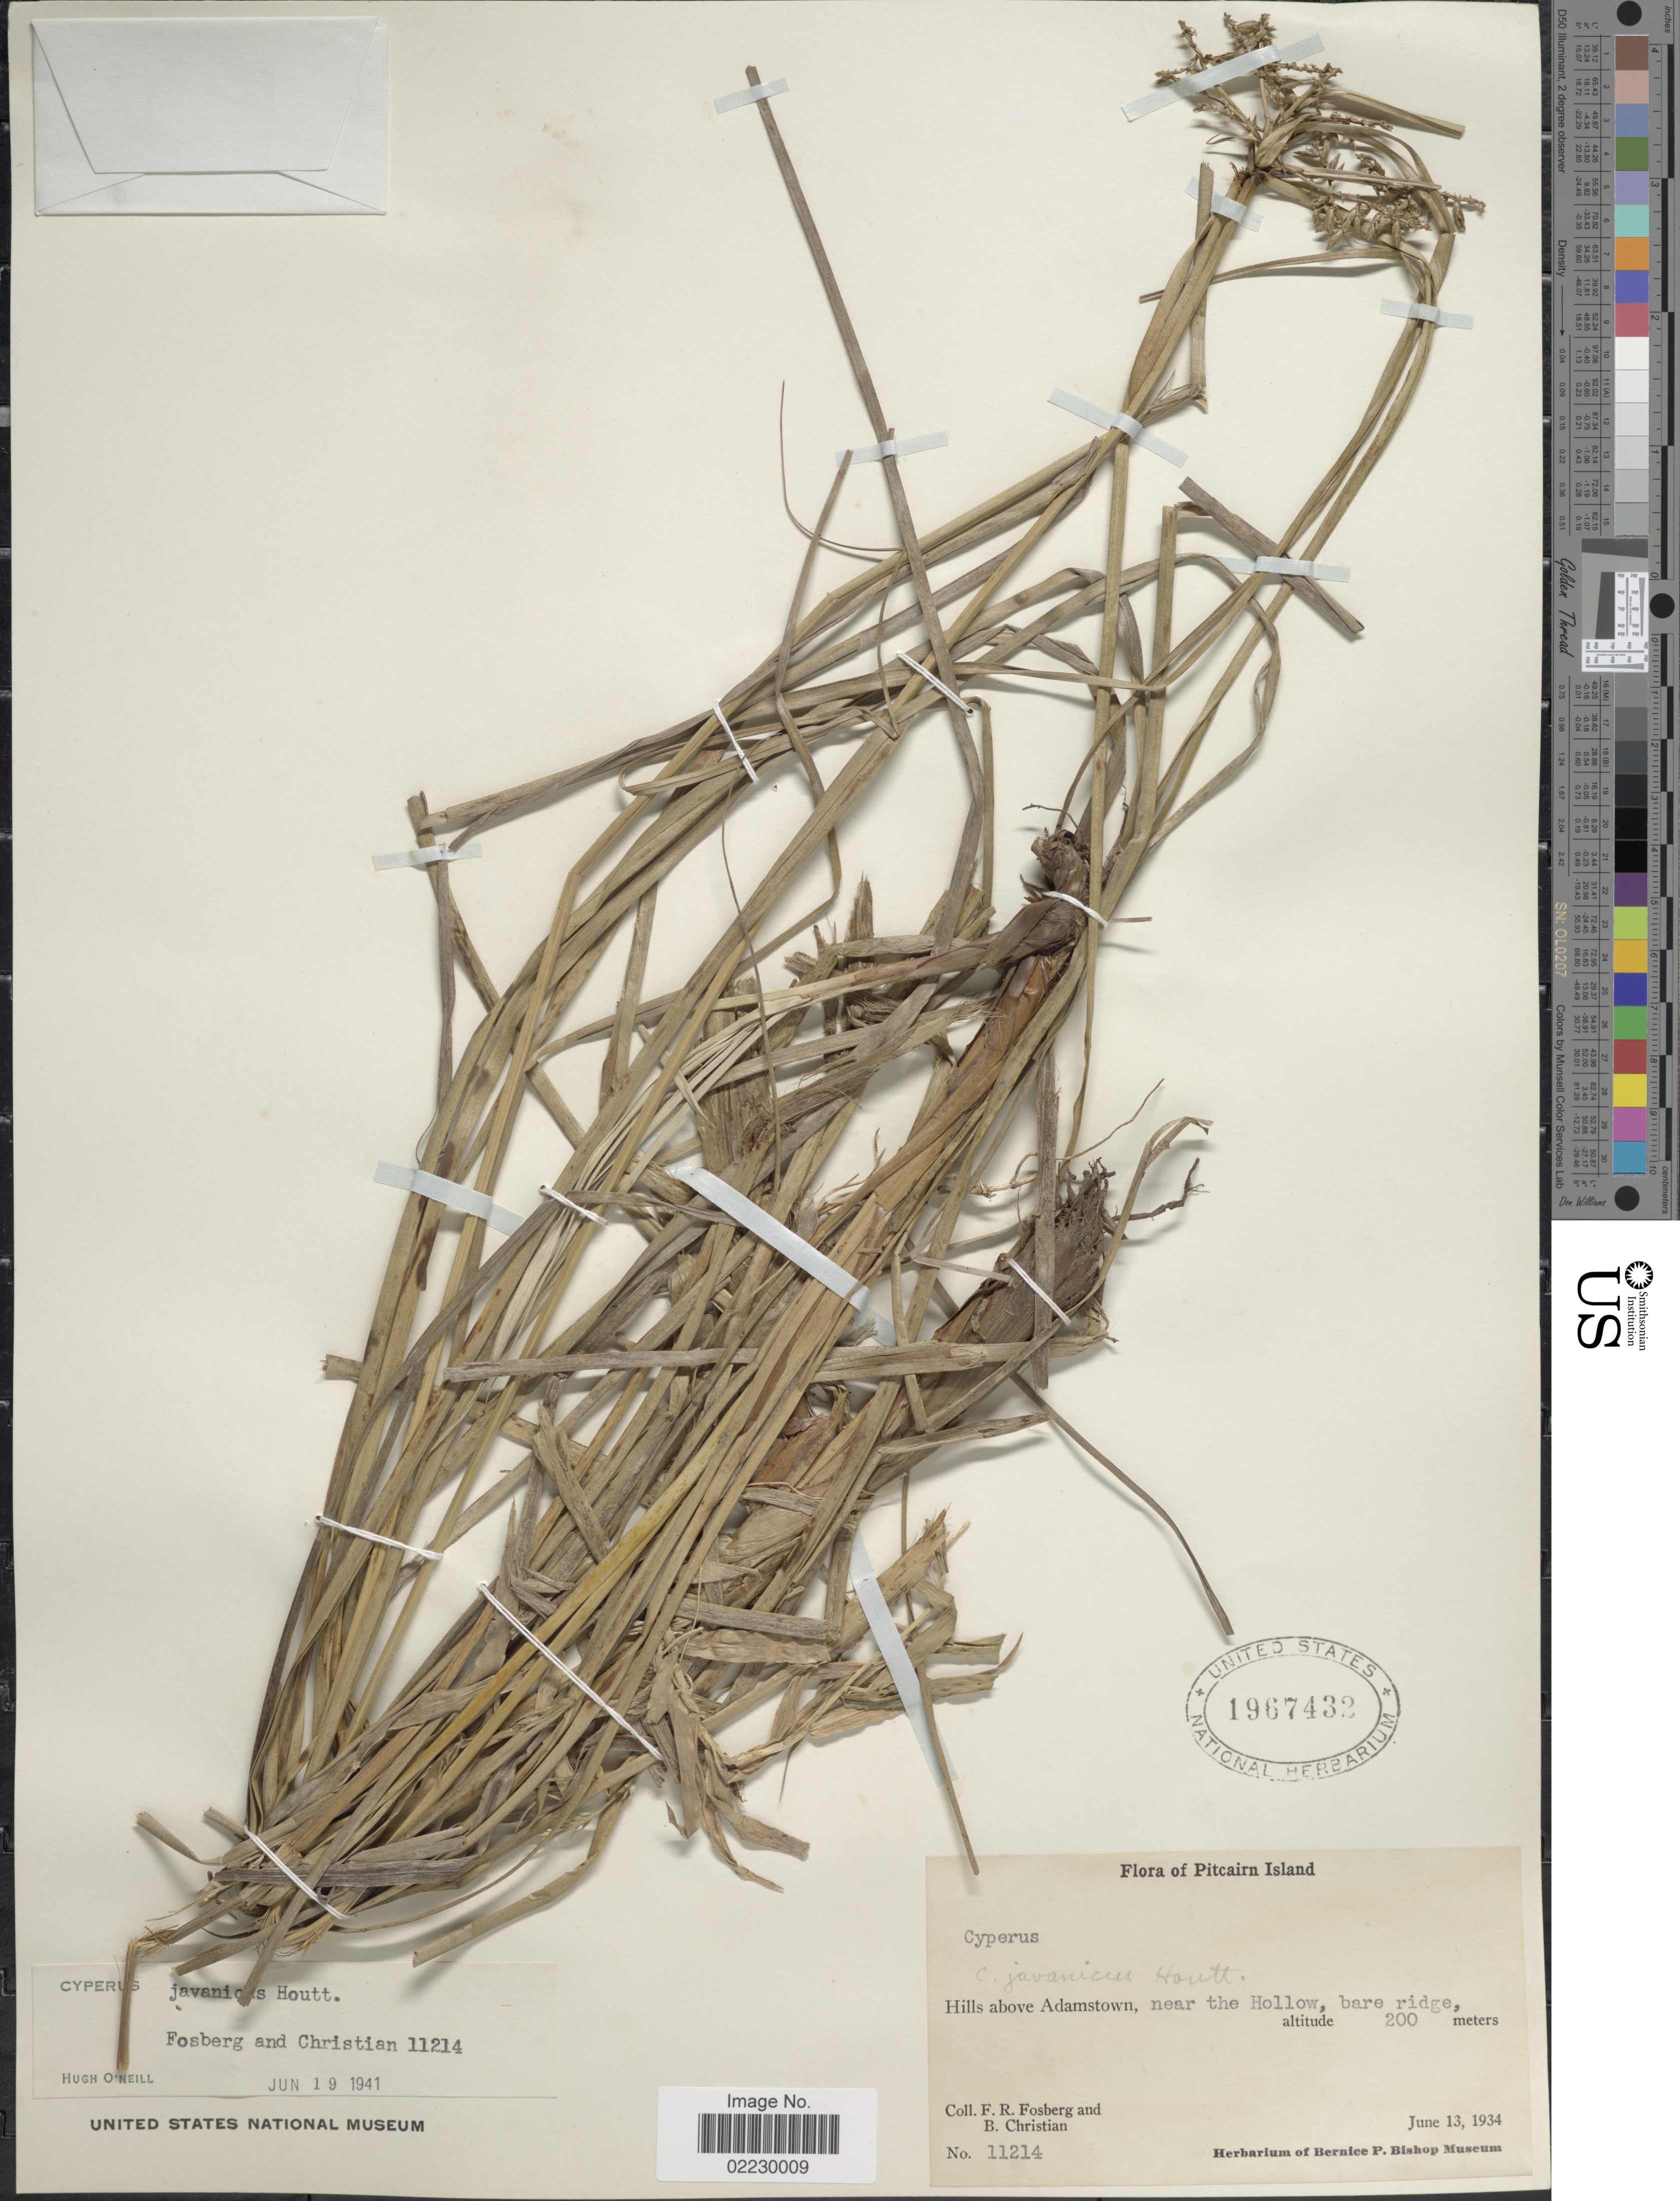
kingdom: Plantae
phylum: Tracheophyta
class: Liliopsida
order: Poales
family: Cyperaceae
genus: Cyperus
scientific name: Cyperus javanicus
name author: Houtt.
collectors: F. R. Fosberg & B. Christian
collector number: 11214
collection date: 1934-06-13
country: Pitcairn Islands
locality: Pitcairn Island, Hills above Adamstown, near Hollow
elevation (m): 200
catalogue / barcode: US 1967432